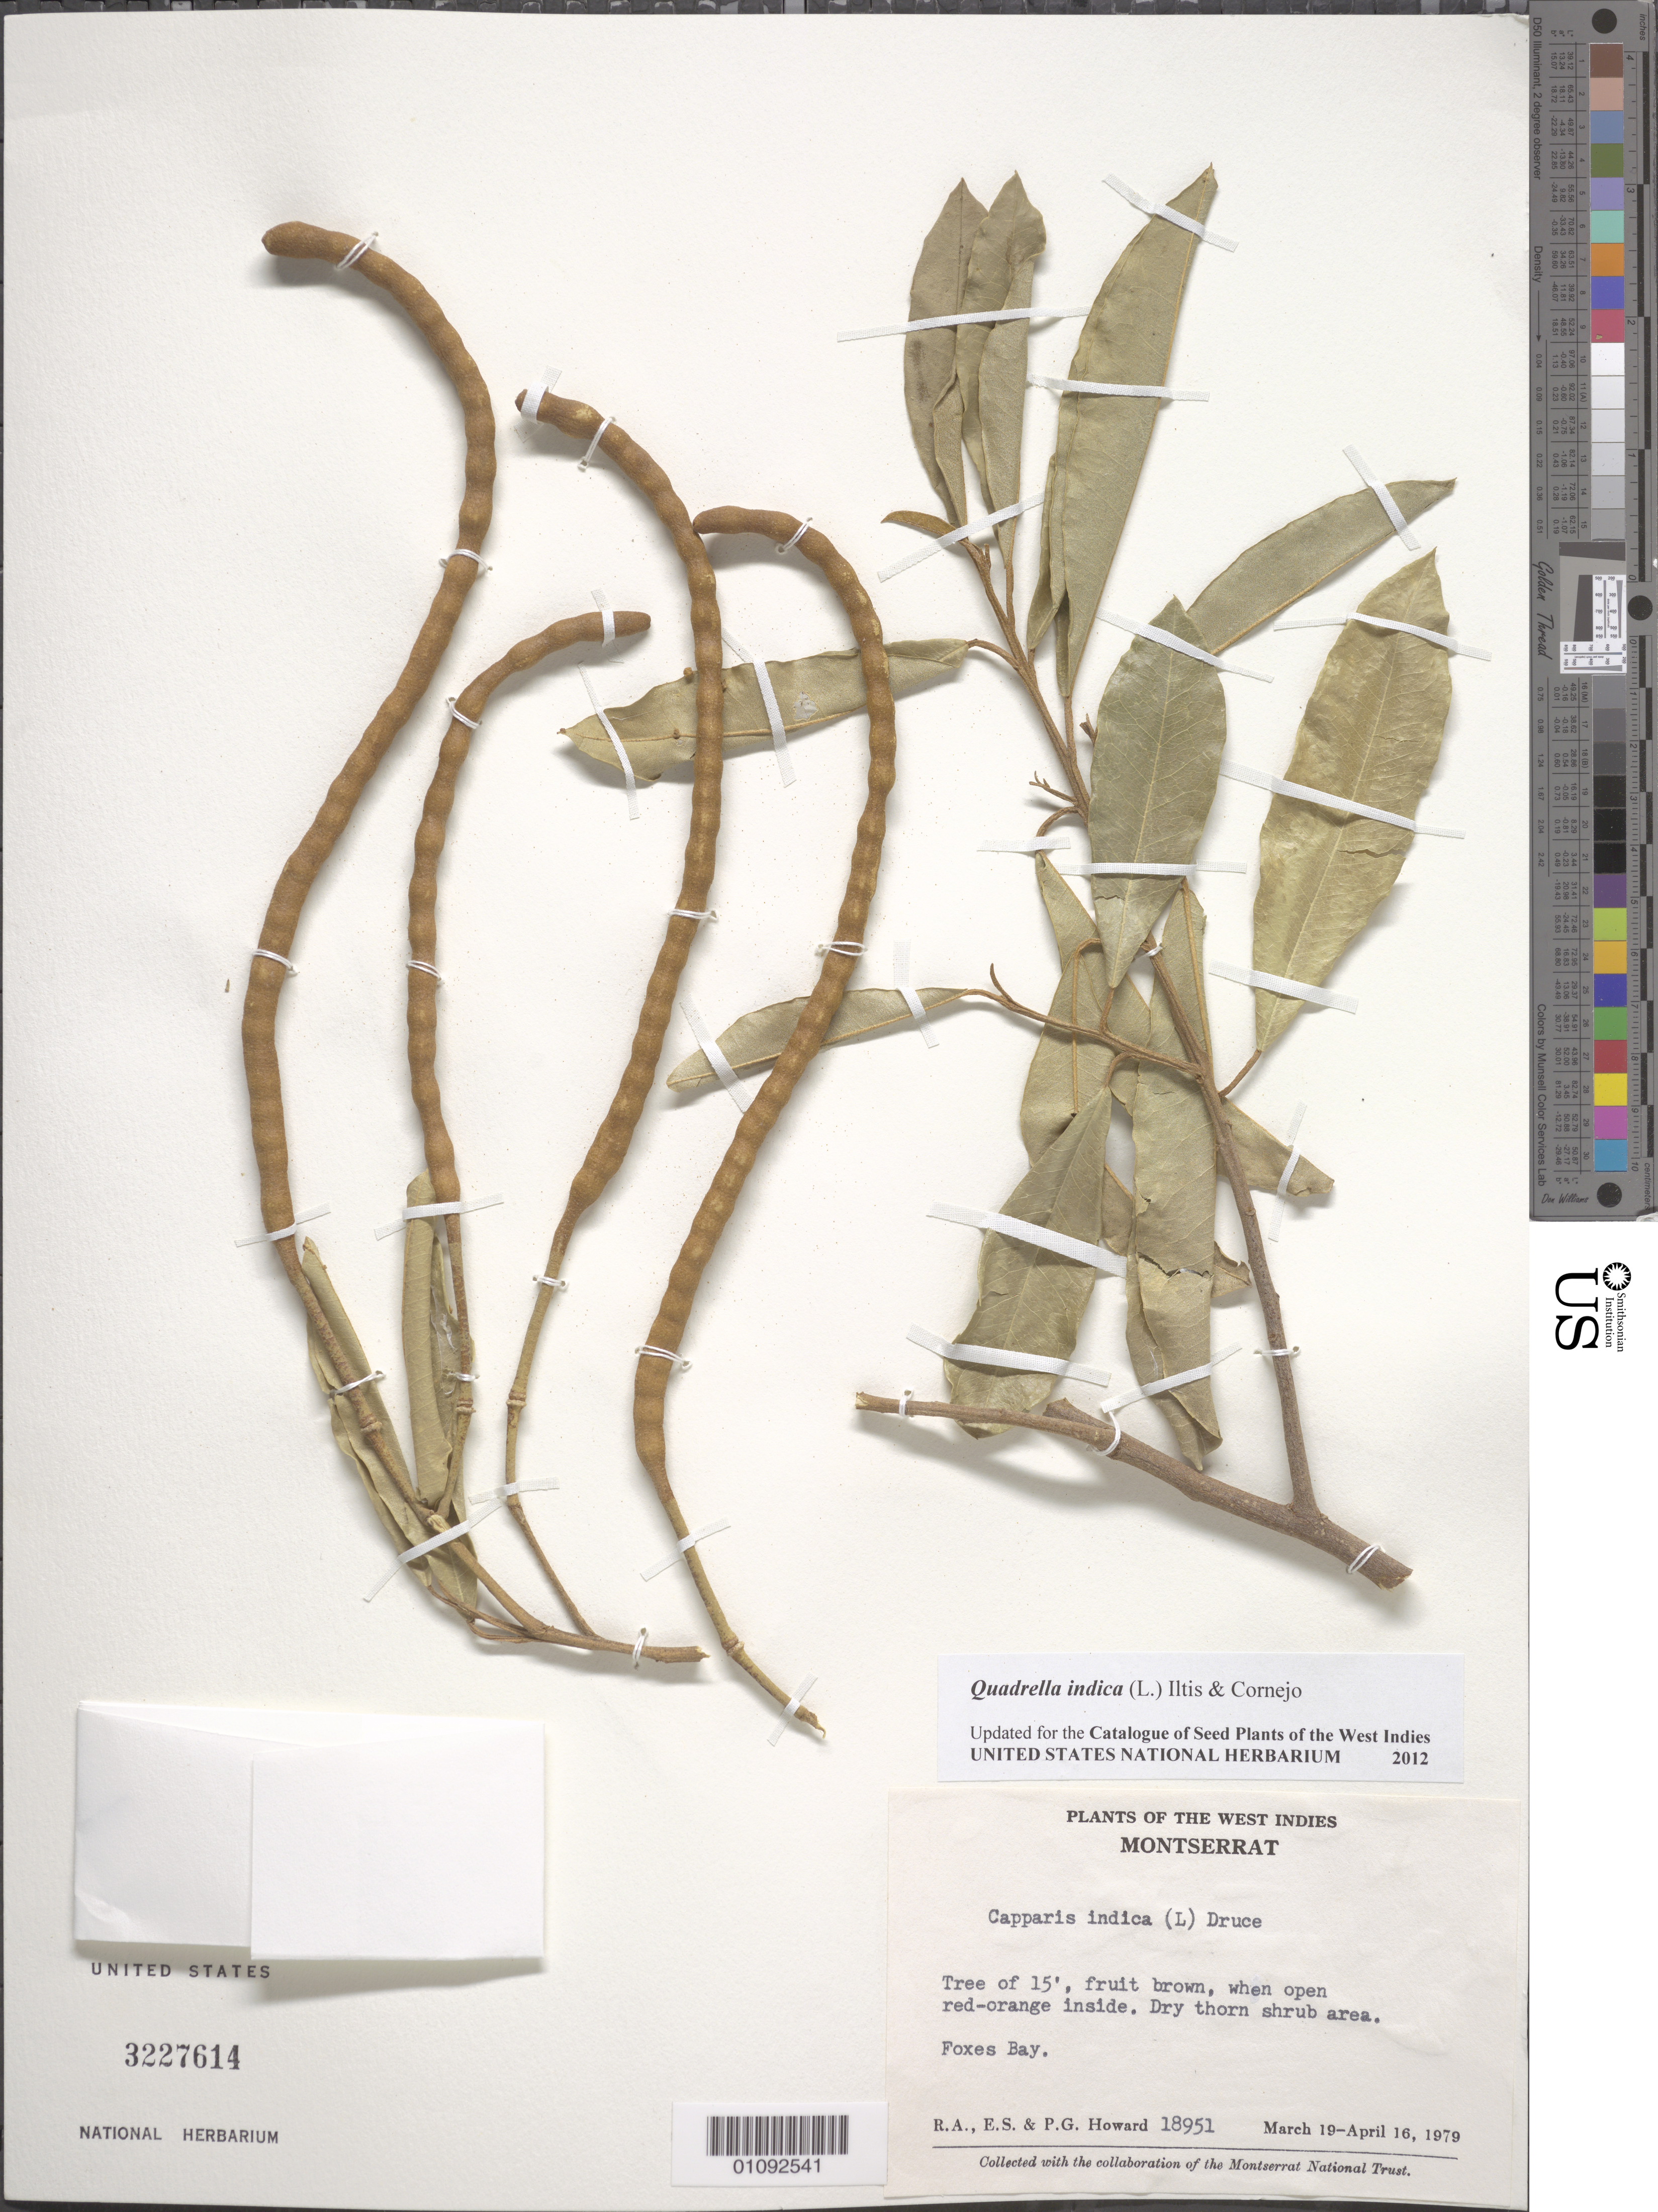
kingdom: Plantae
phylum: Tracheophyta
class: Magnoliopsida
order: Brassicales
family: Capparaceae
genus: Quadrella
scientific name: Quadrella indica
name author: (L.) Iltis & Cornejo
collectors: R. A. Howard, E. S. Howard & P. Howard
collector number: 18951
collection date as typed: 19 Mar 1979 to 16 Apr 1979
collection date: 1979-03-19/1979-04-16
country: Montserrat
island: Montserrat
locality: Foxes Bay.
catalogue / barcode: US 3227614